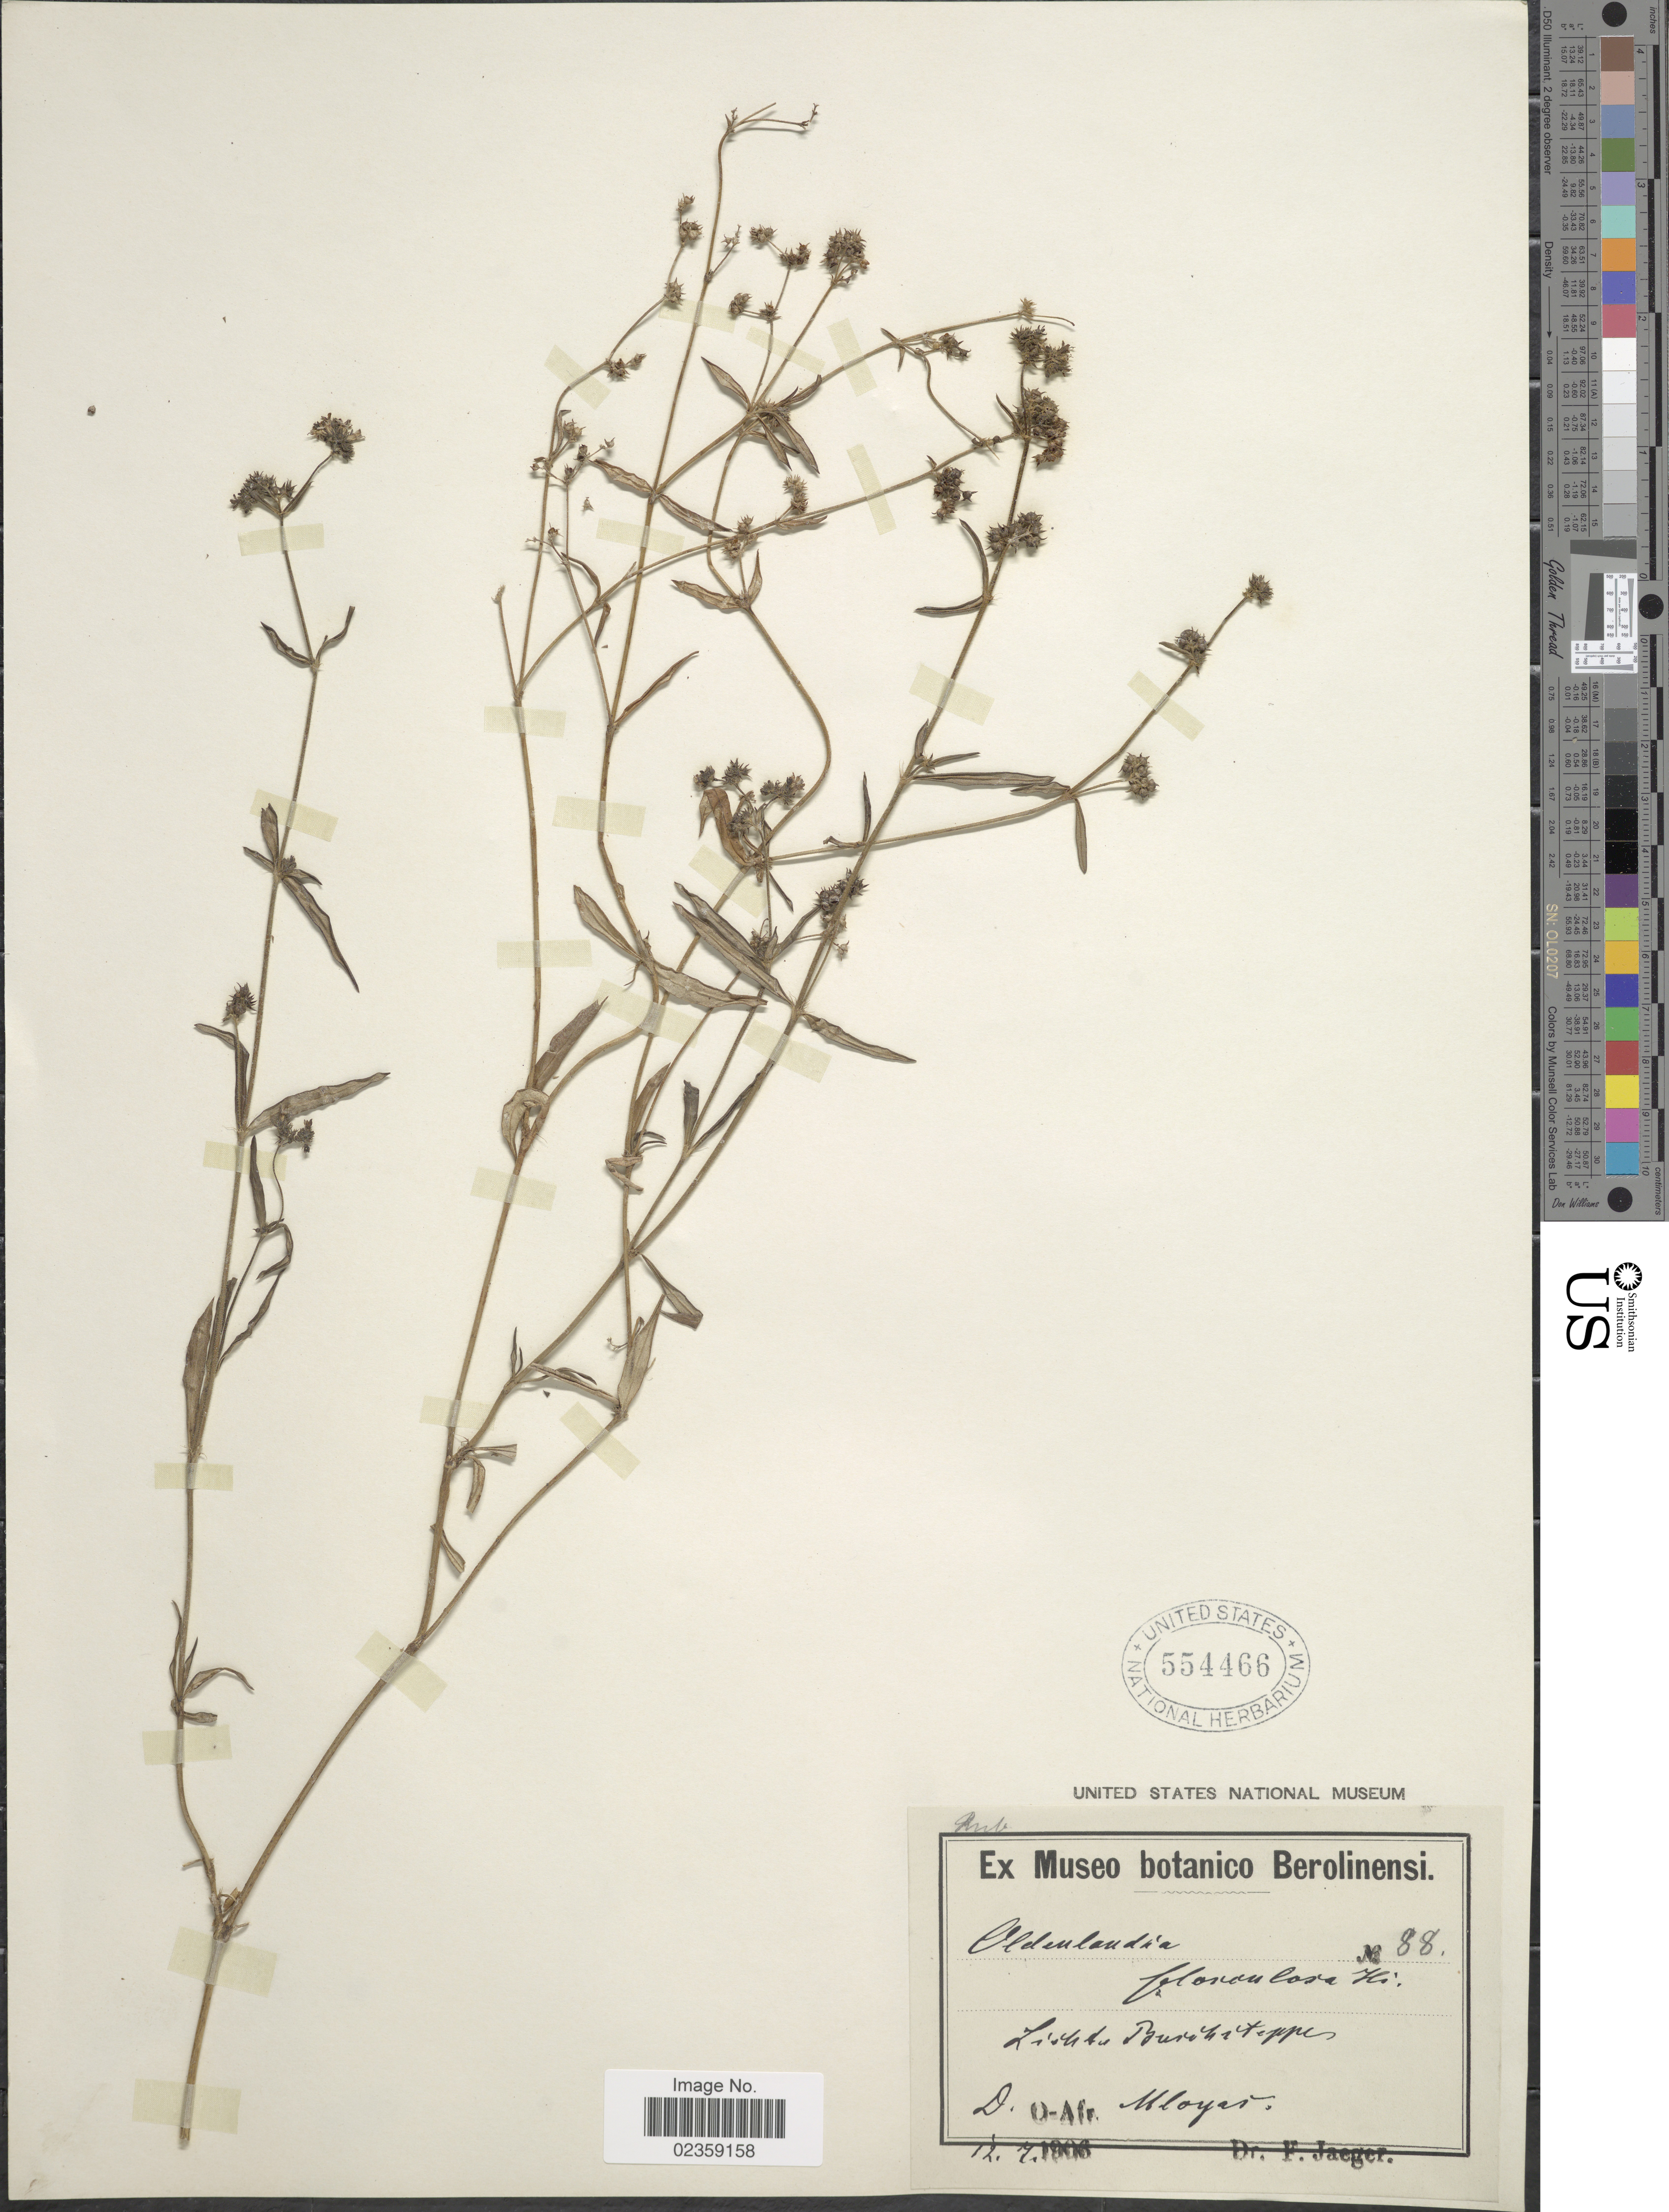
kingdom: Plantae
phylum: Tracheophyta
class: Magnoliopsida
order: Gentianales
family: Rubiaceae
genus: Oldenlandia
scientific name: Oldenlandia flosculosa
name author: Hiern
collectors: F. Jaeger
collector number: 88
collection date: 1906-07-12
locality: D.O.-Afr. Mloyar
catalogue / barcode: US 554466